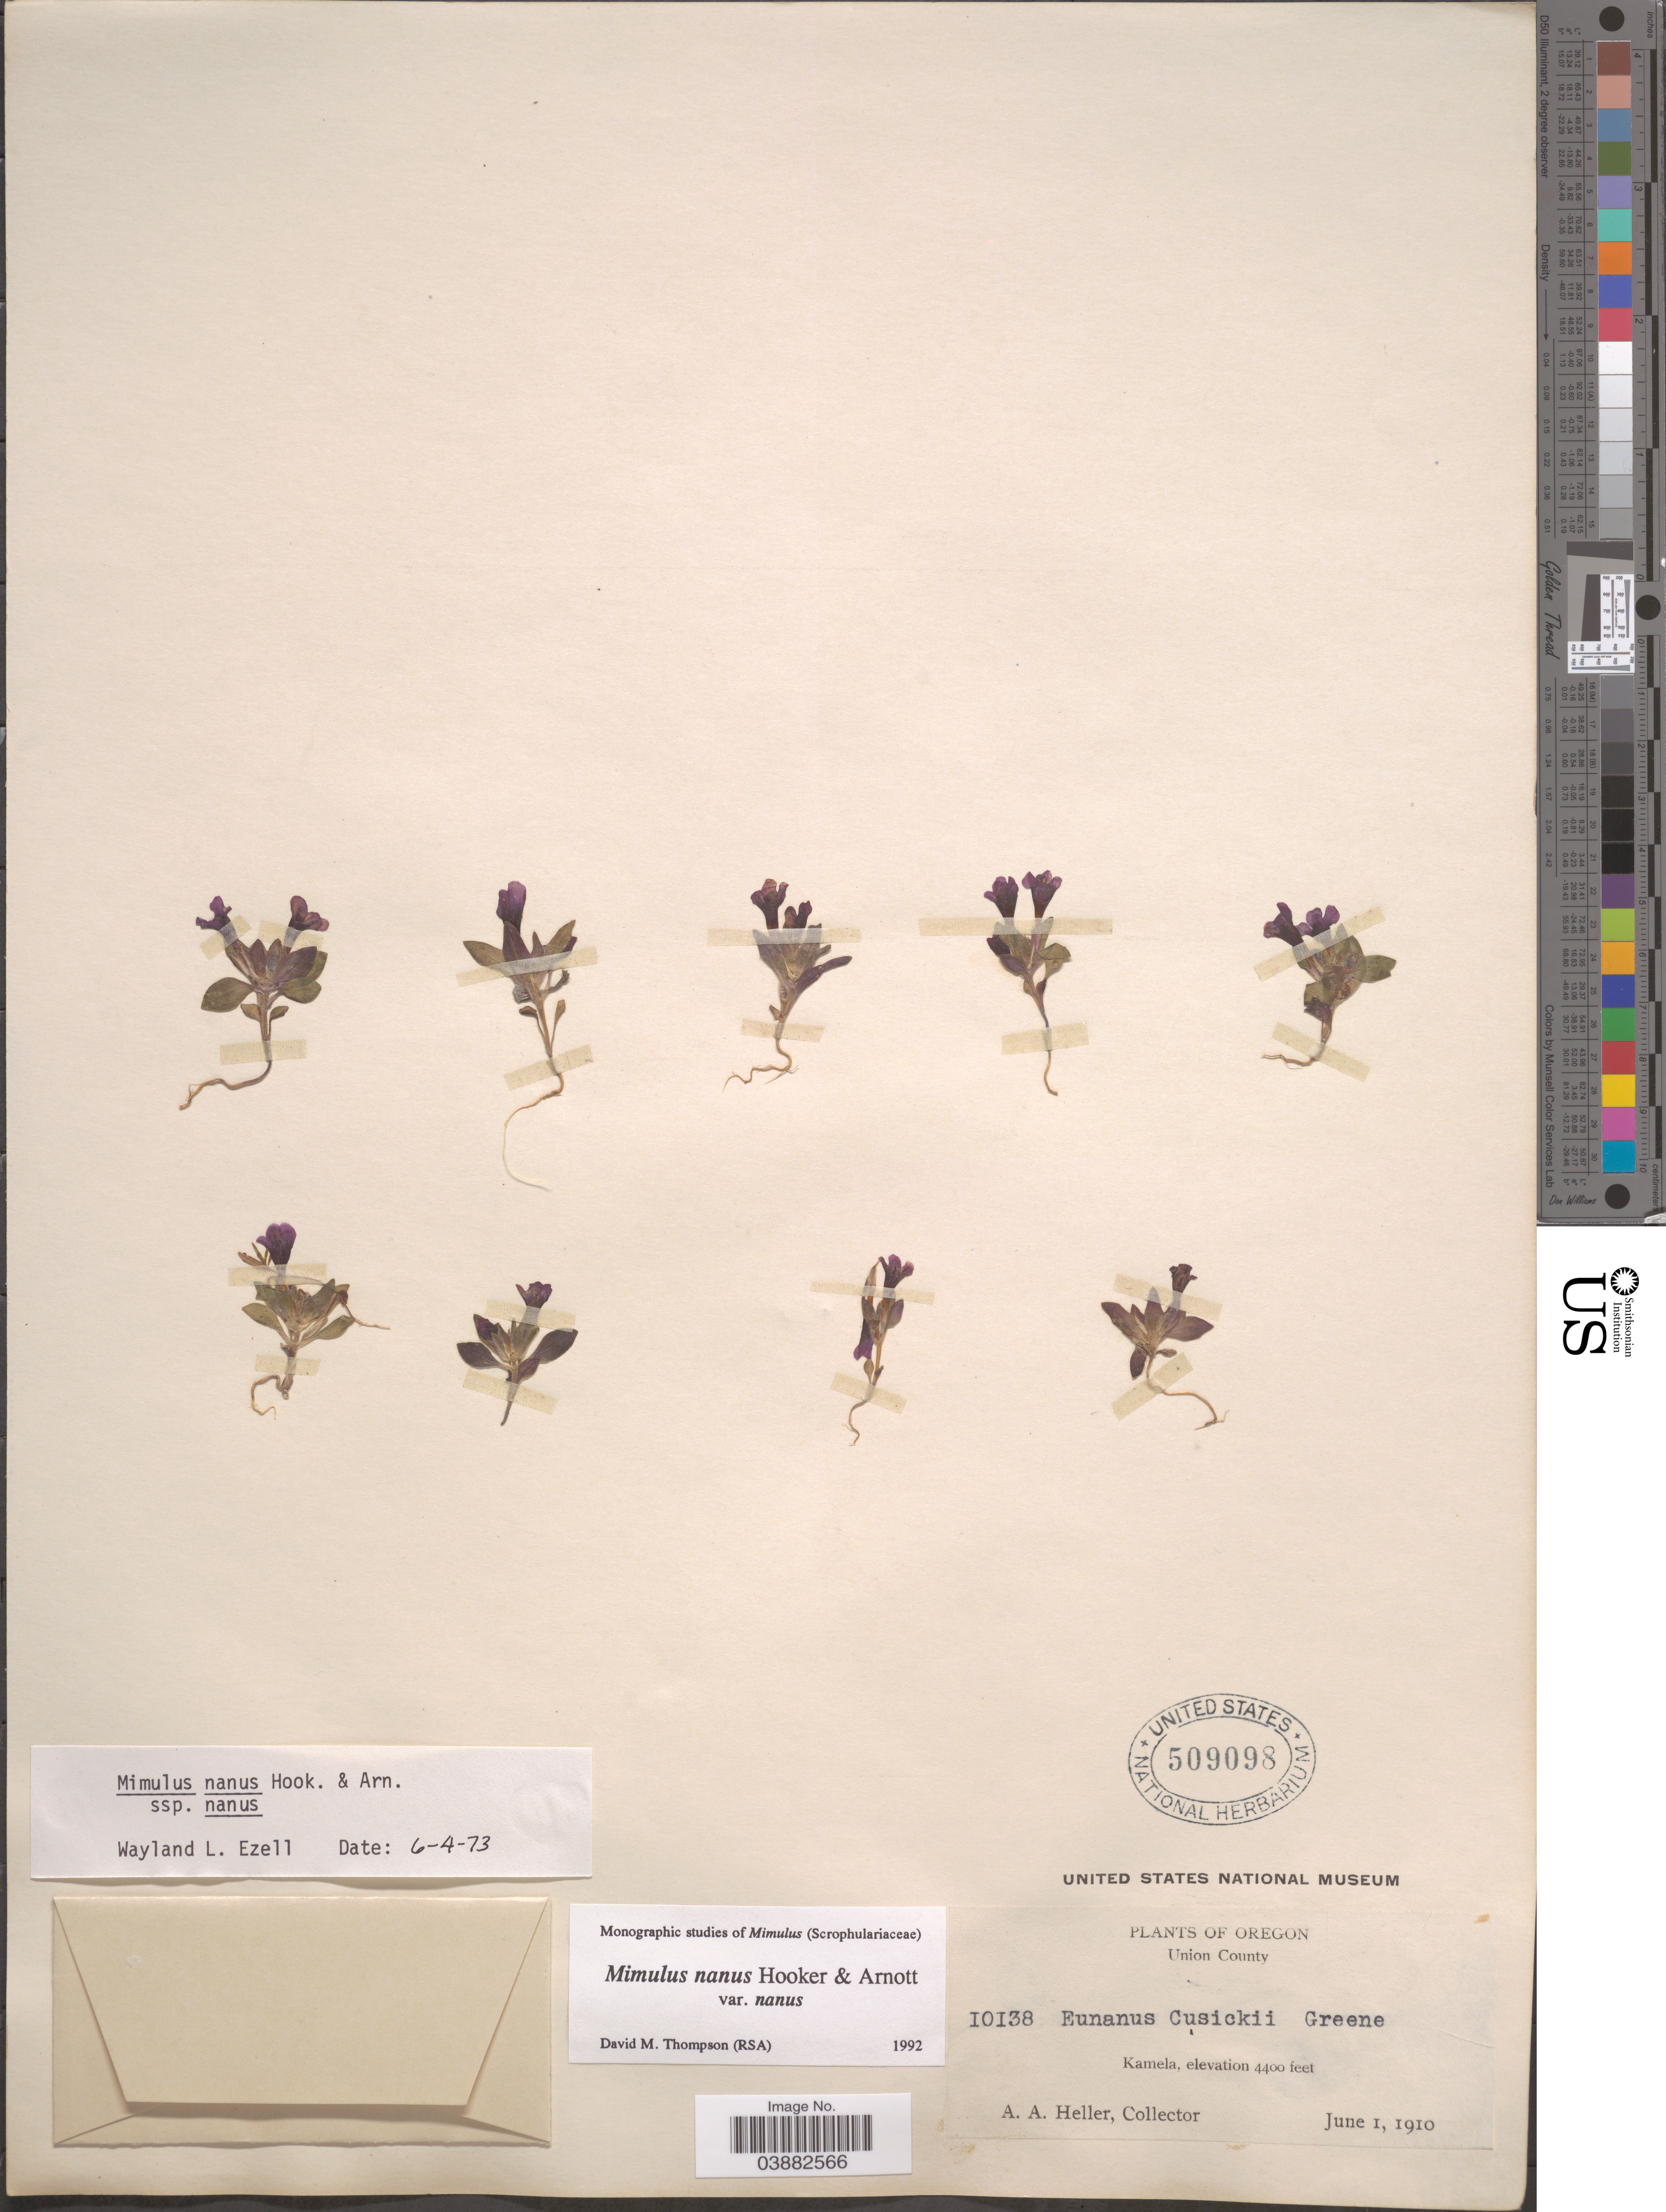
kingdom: Plantae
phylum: Tracheophyta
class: Magnoliopsida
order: Lamiales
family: Phrymaceae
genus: Mimulus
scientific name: Mimulus nanus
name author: Hook. & Arn.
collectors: A. A. Heller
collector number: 10138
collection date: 1910-06-01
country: United States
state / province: Oregon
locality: Union County. Kamela.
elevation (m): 1341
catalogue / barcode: US 509098